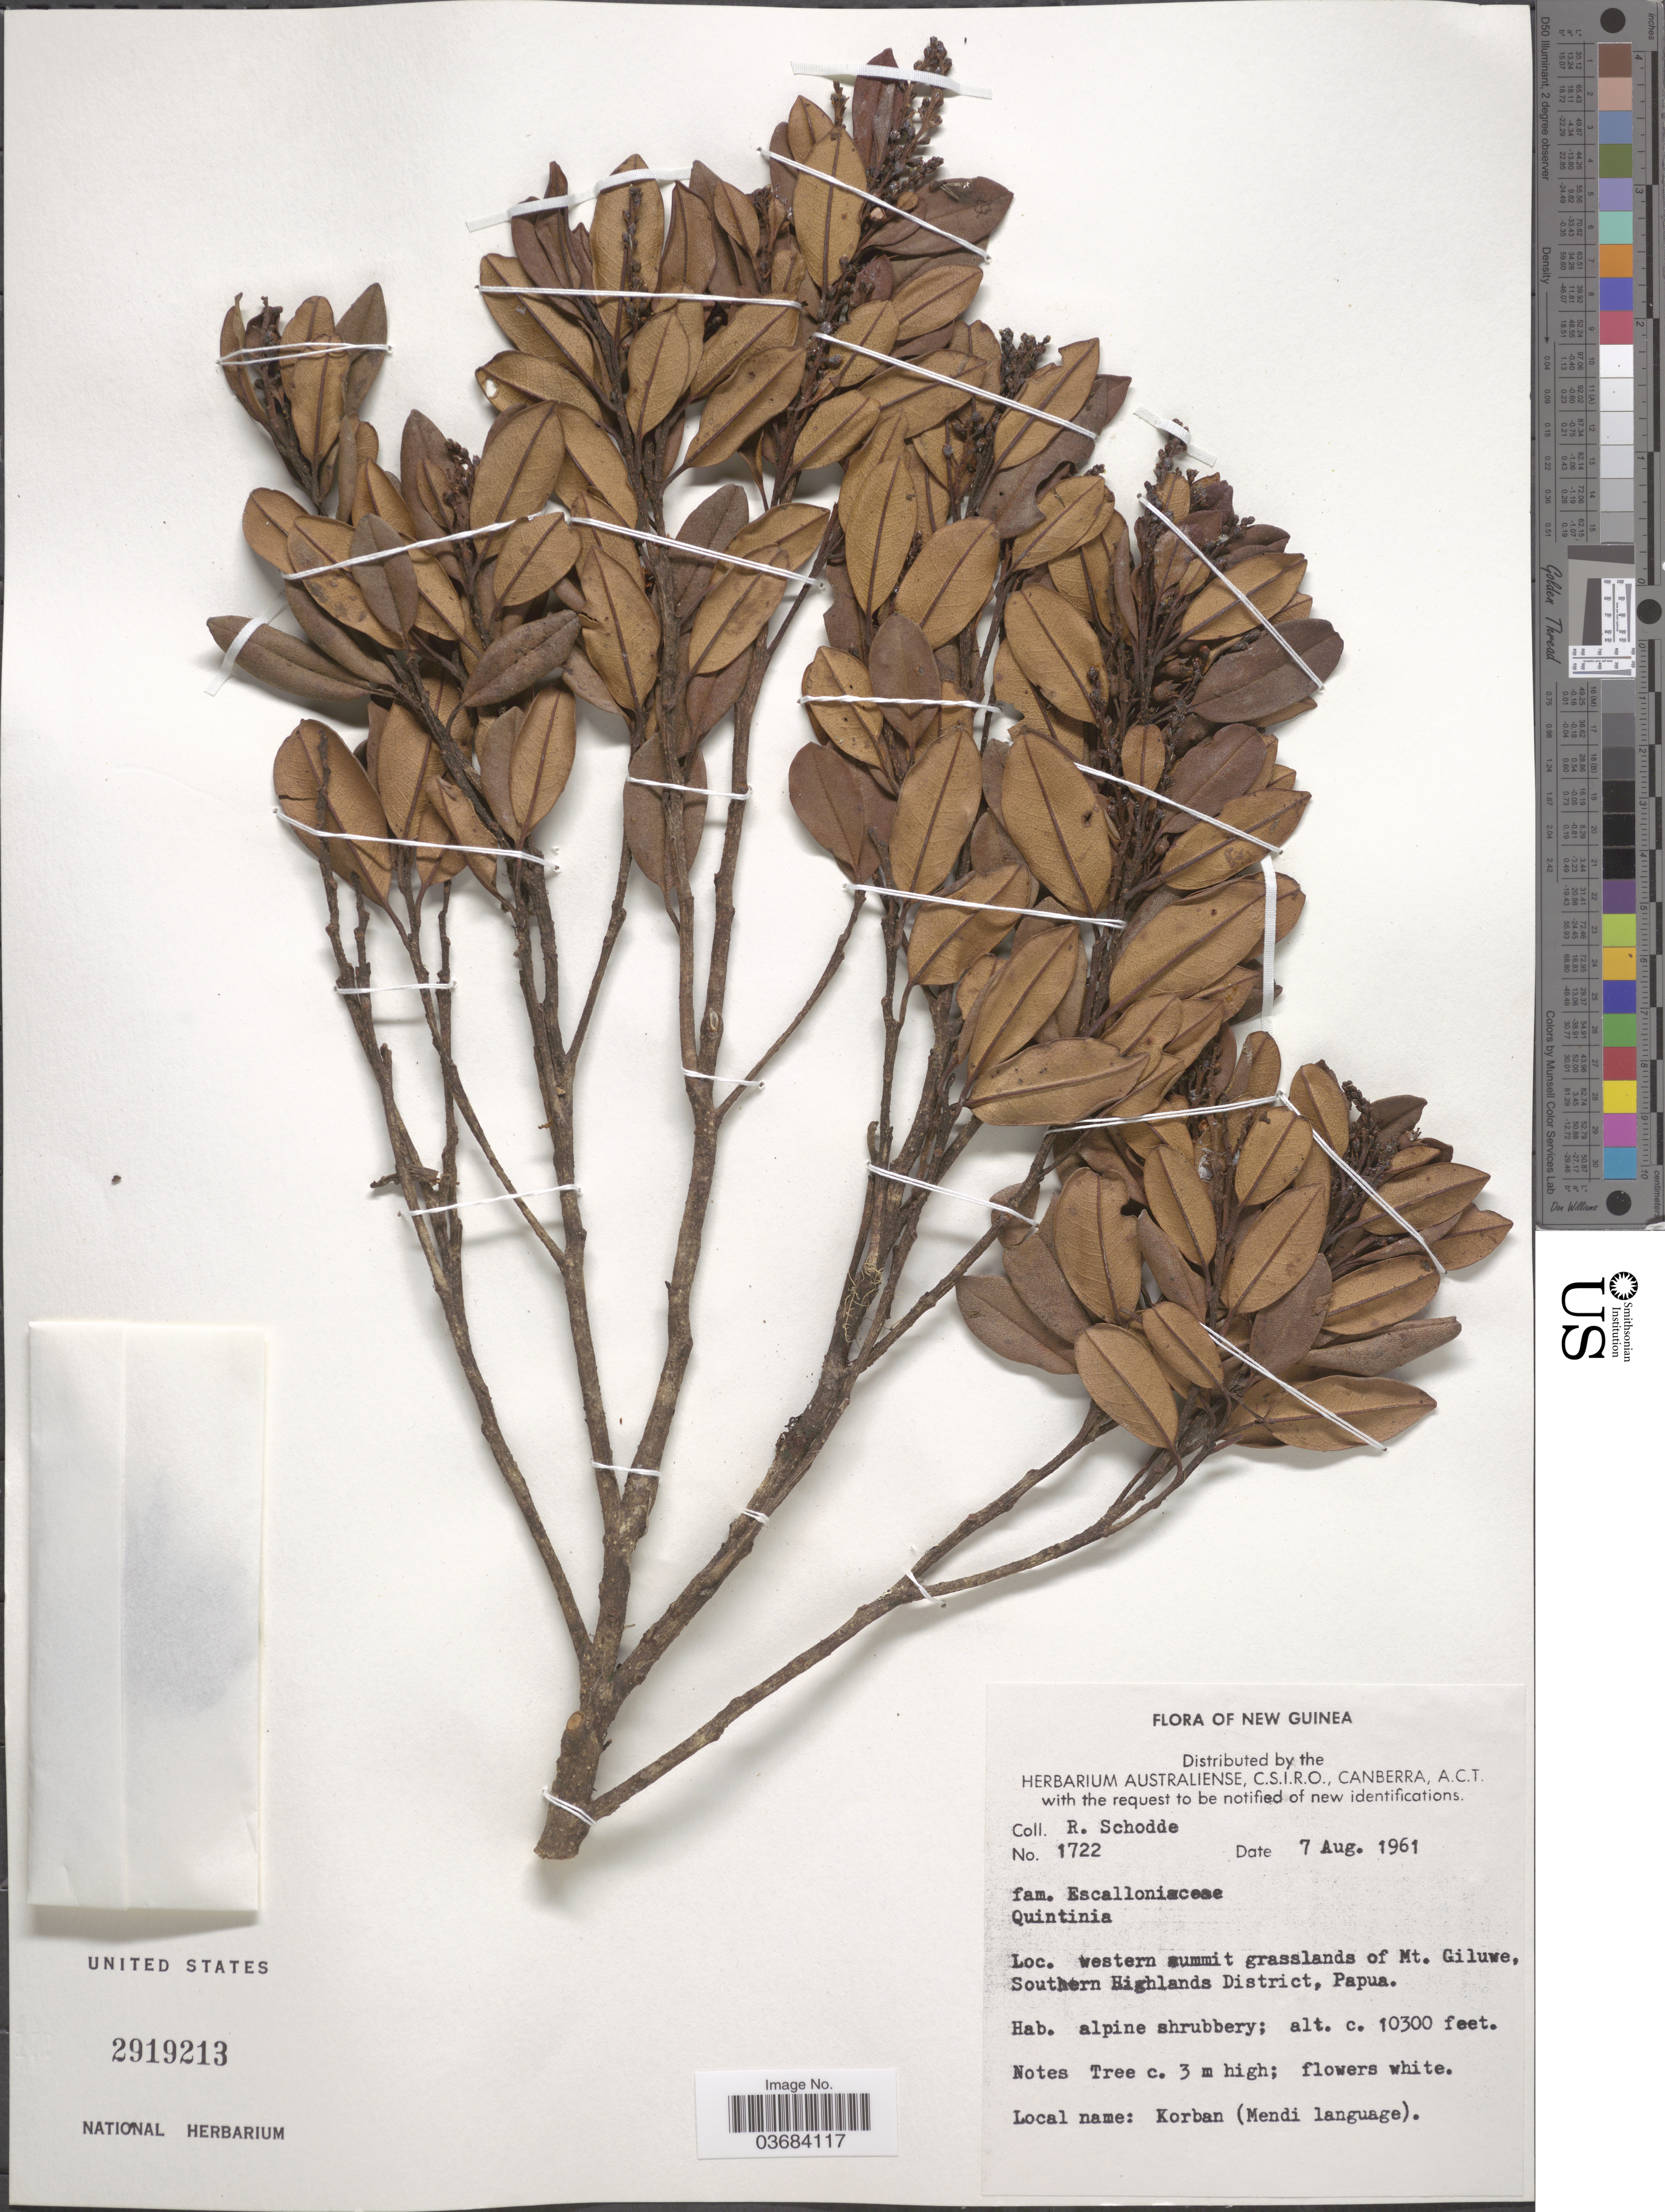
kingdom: Plantae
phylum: Tracheophyta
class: Magnoliopsida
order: Paracryphiales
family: Paracryphiaceae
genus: Quintinia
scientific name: Quintinia sp.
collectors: R. Schodde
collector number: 1722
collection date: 1961-08-07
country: Papua New Guinea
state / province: Southern Highlands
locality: New Guinea. Western summit grasslands of Mt. Giluwe, Southern Highlands District.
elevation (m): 3139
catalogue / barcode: US 2919213